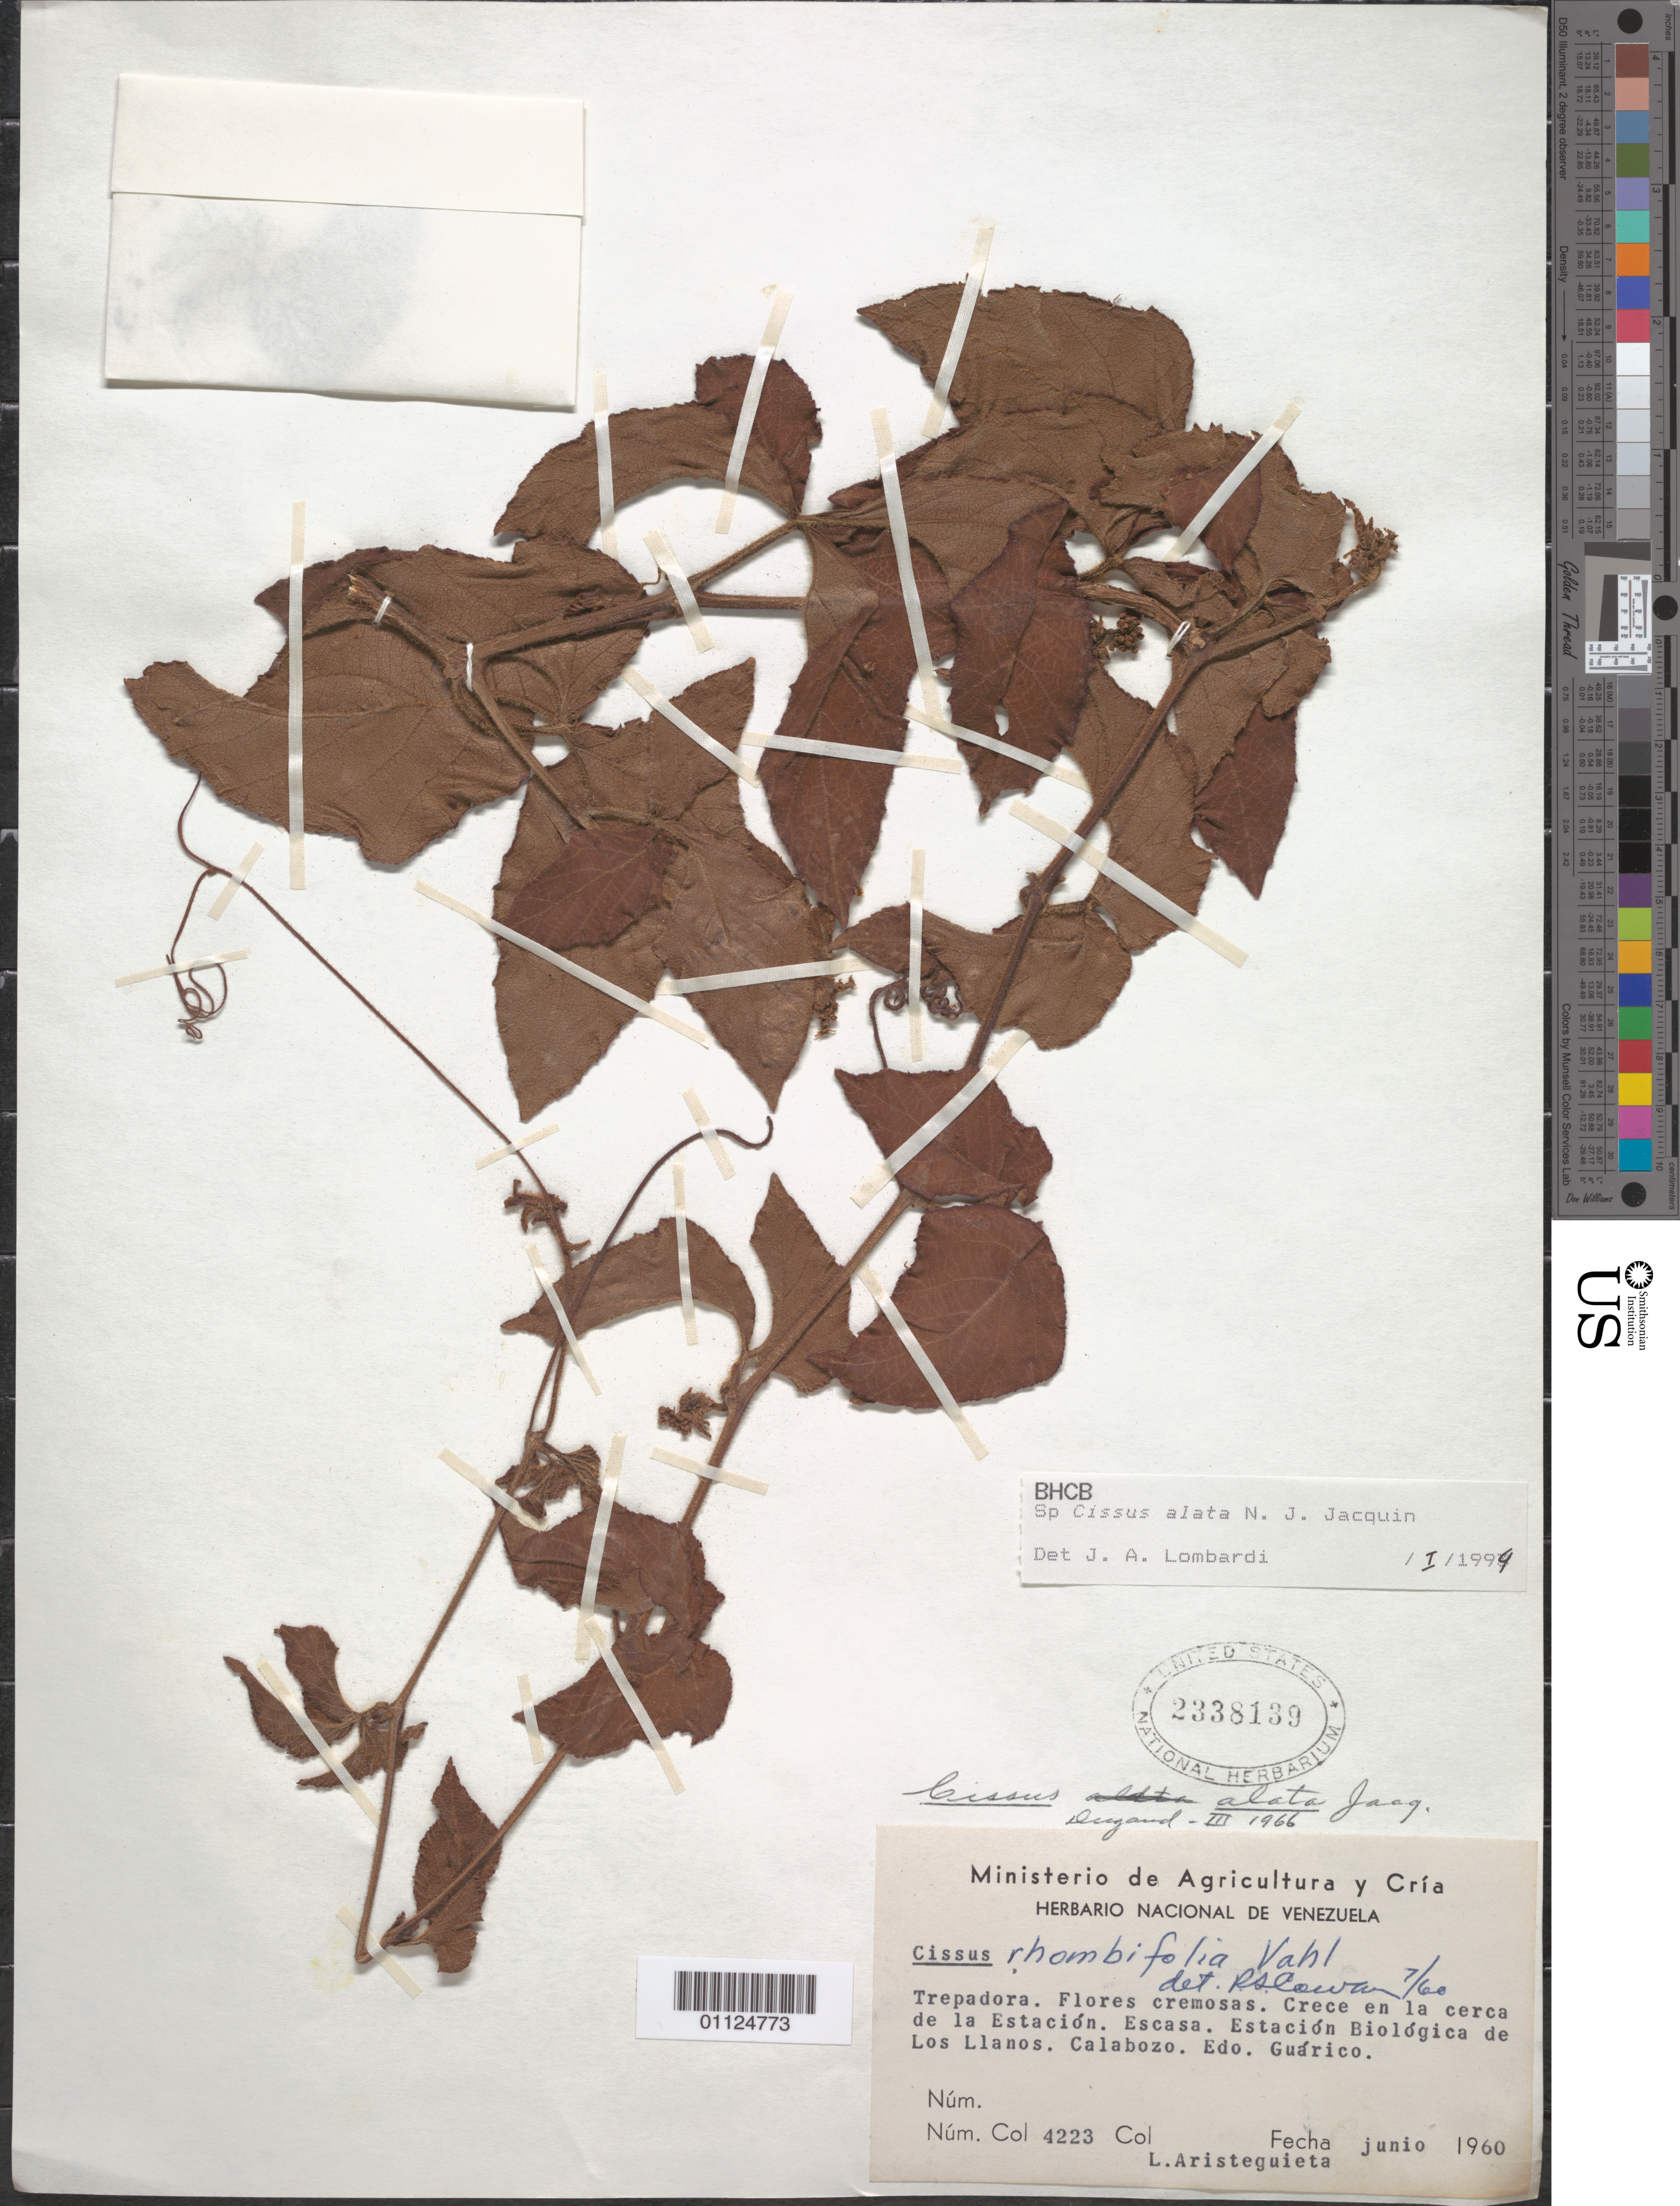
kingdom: Plantae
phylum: Tracheophyta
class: Magnoliopsida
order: Vitales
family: Vitaceae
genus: Cissus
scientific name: Cissus alata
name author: Jacq.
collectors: L. Aristeguieta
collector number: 4223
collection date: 1960-06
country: Venezuela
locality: Escasa. Estacion Biologica de Los Llanos. Calabozo. Edo. Guarico.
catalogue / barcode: US 2338139